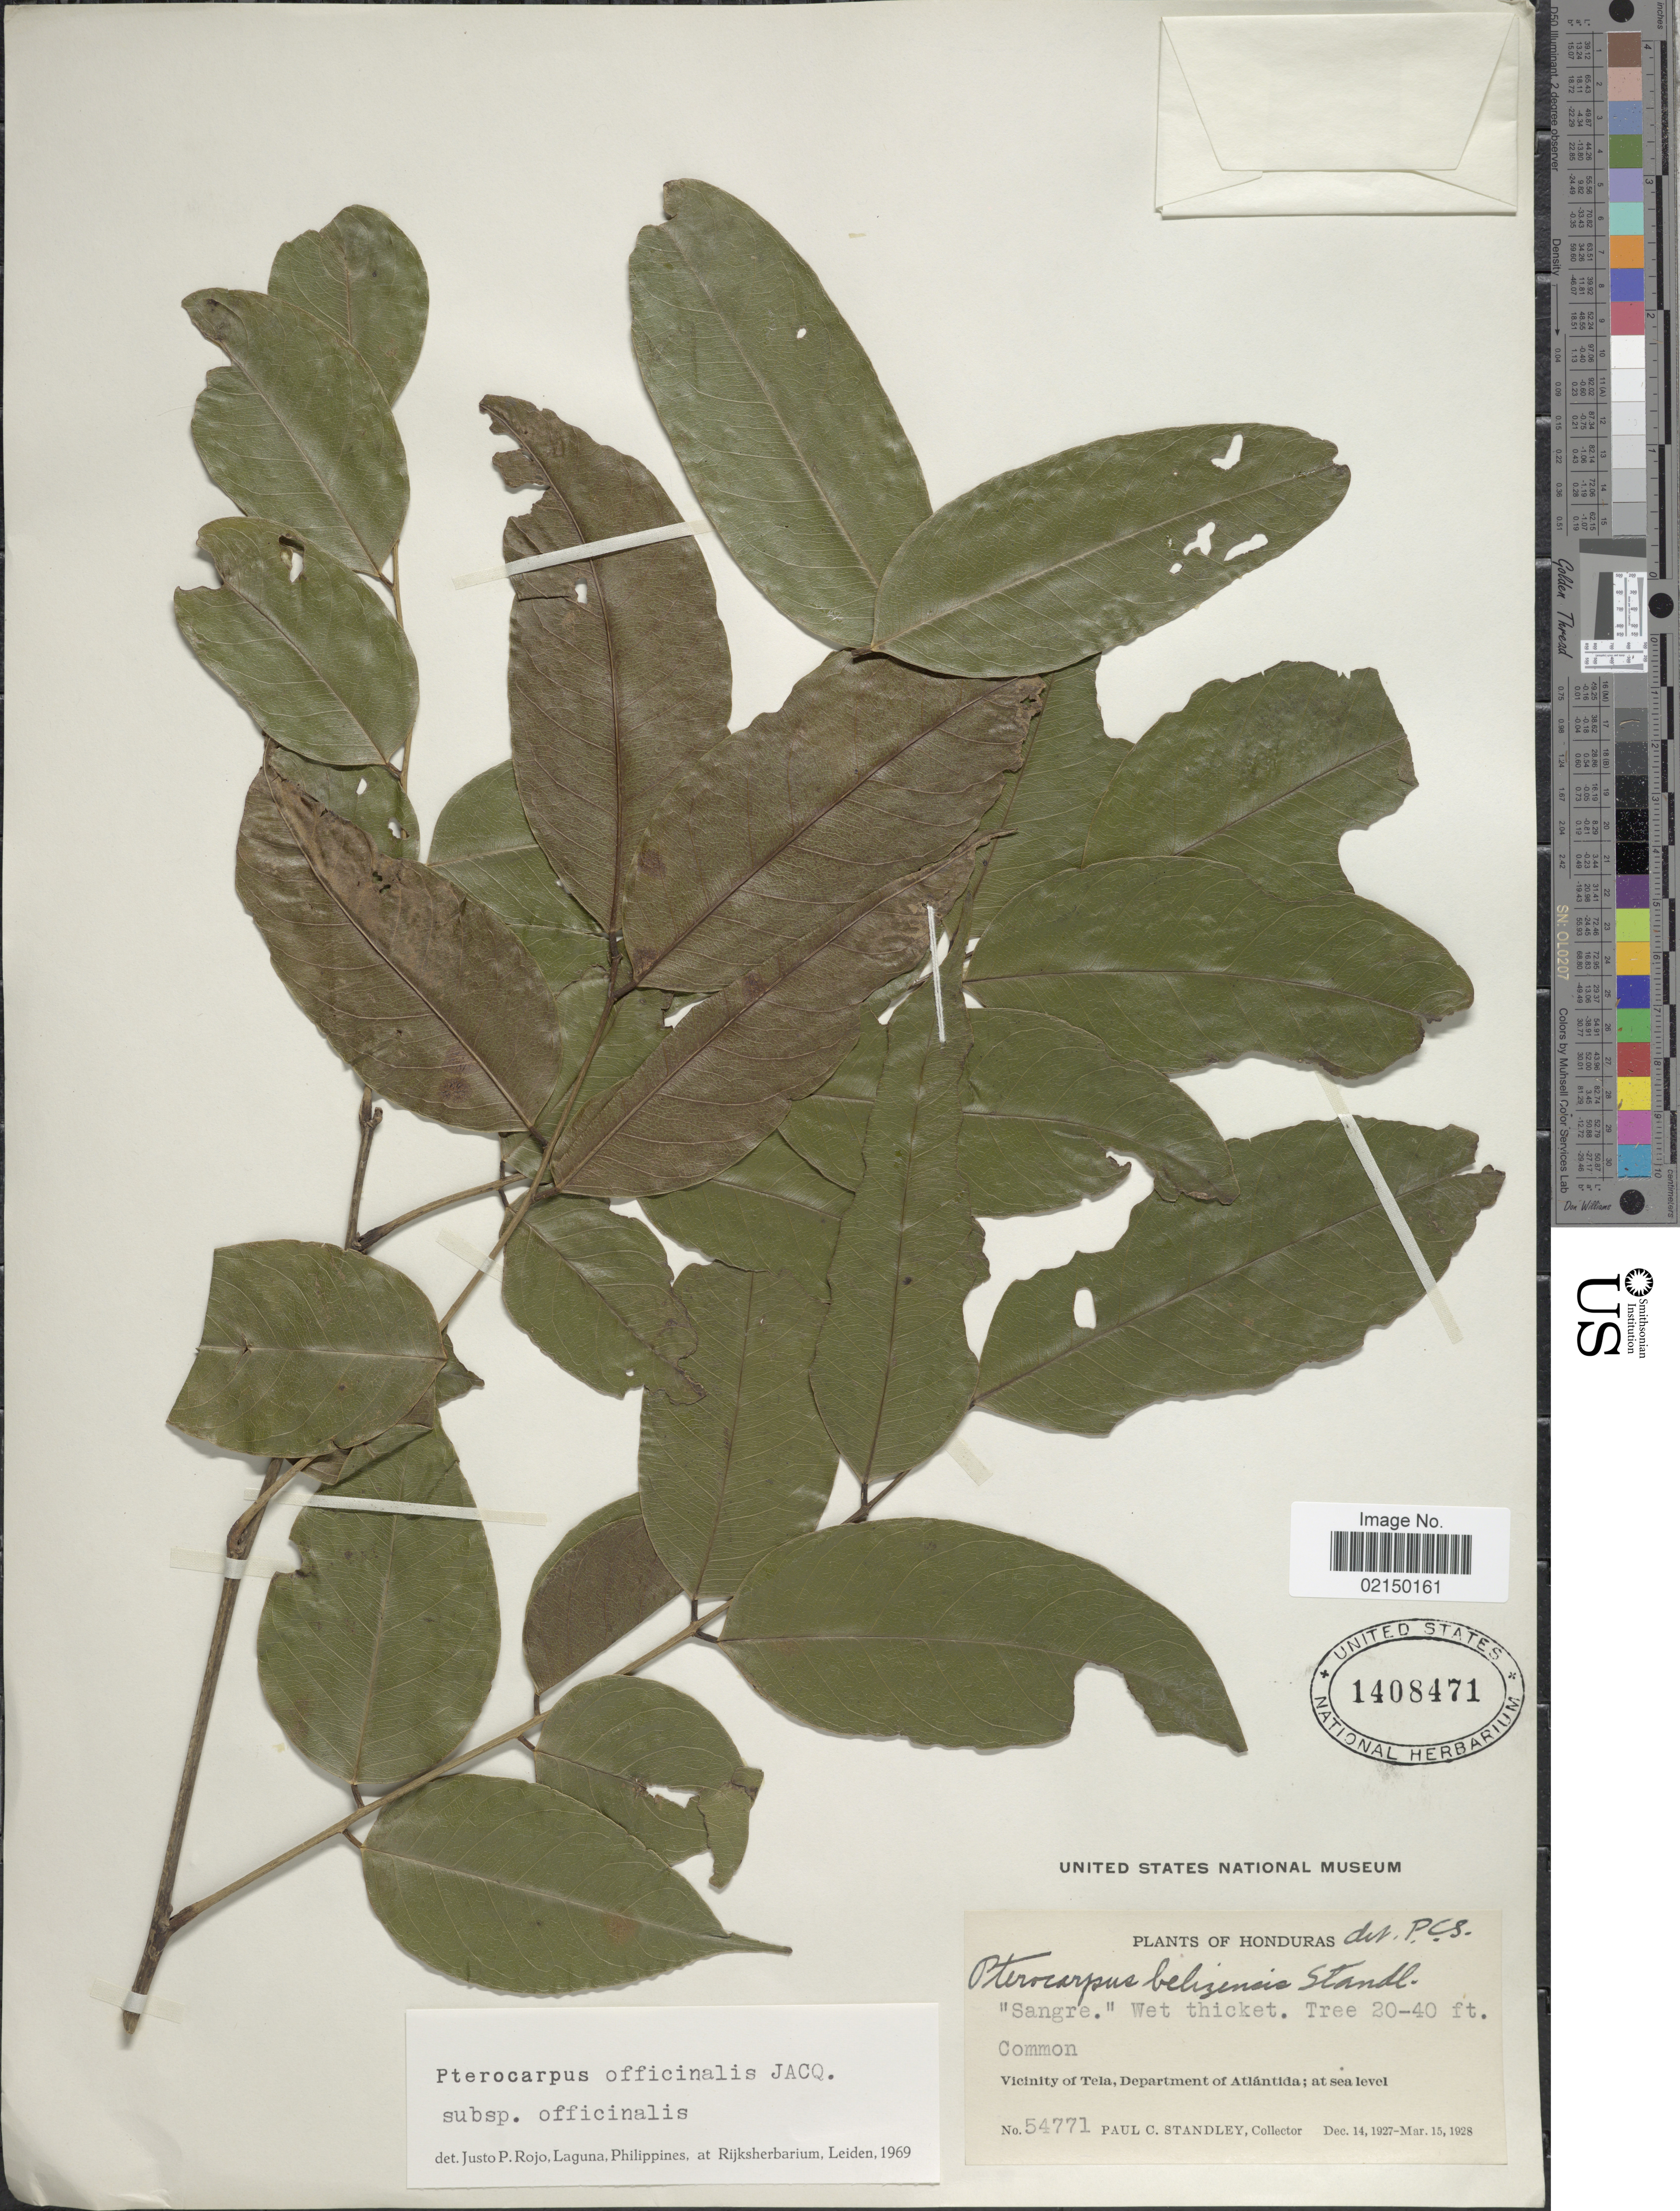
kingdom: Plantae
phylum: Tracheophyta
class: Magnoliopsida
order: Fabales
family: Fabaceae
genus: Pterocarpus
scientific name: Pterocarpus officinalis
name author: Jacq.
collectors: P. C. Standley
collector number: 54771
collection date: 1927-12-14/1928-03-15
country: Honduras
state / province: Atlántida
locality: Vicinity of Tela, Department of Atlantida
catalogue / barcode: US 1408471